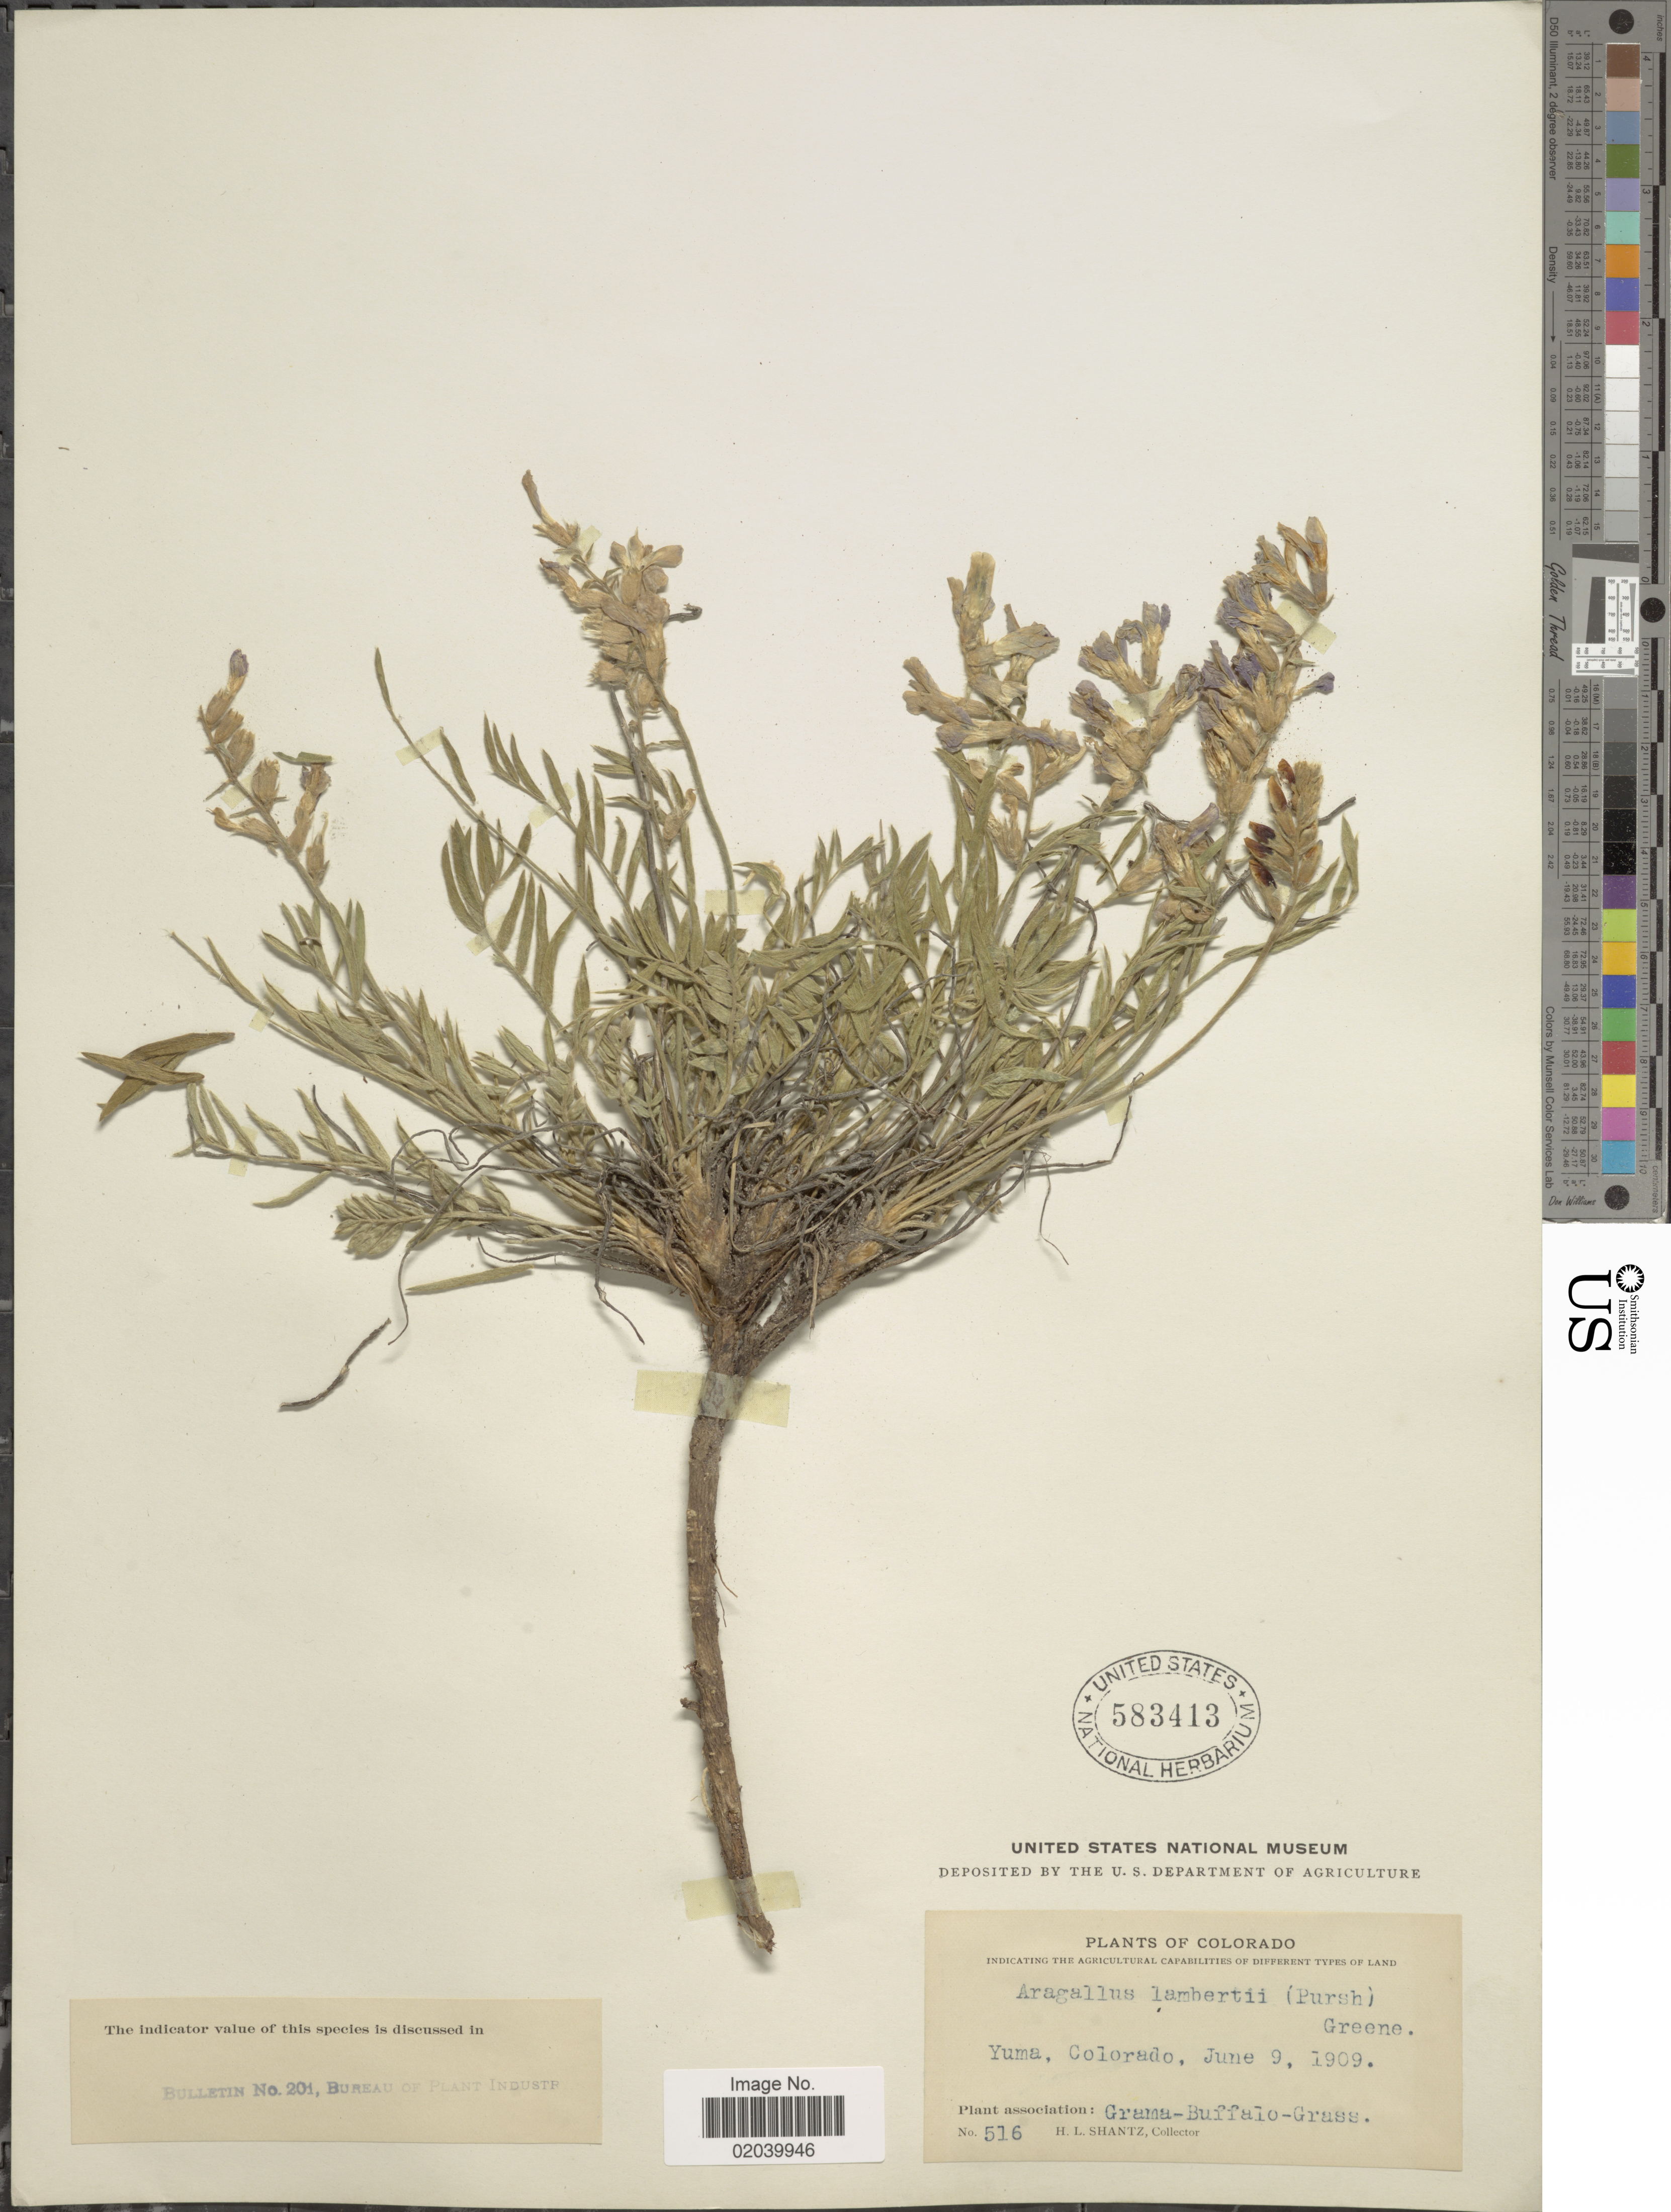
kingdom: Plantae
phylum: Tracheophyta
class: Magnoliopsida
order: Fabales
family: Fabaceae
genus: Oxytropis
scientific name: Oxytropis lambertii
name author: Pursh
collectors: H. Shantz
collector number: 516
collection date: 1909-06-09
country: United States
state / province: Colorado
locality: Yuma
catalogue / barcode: US 583413